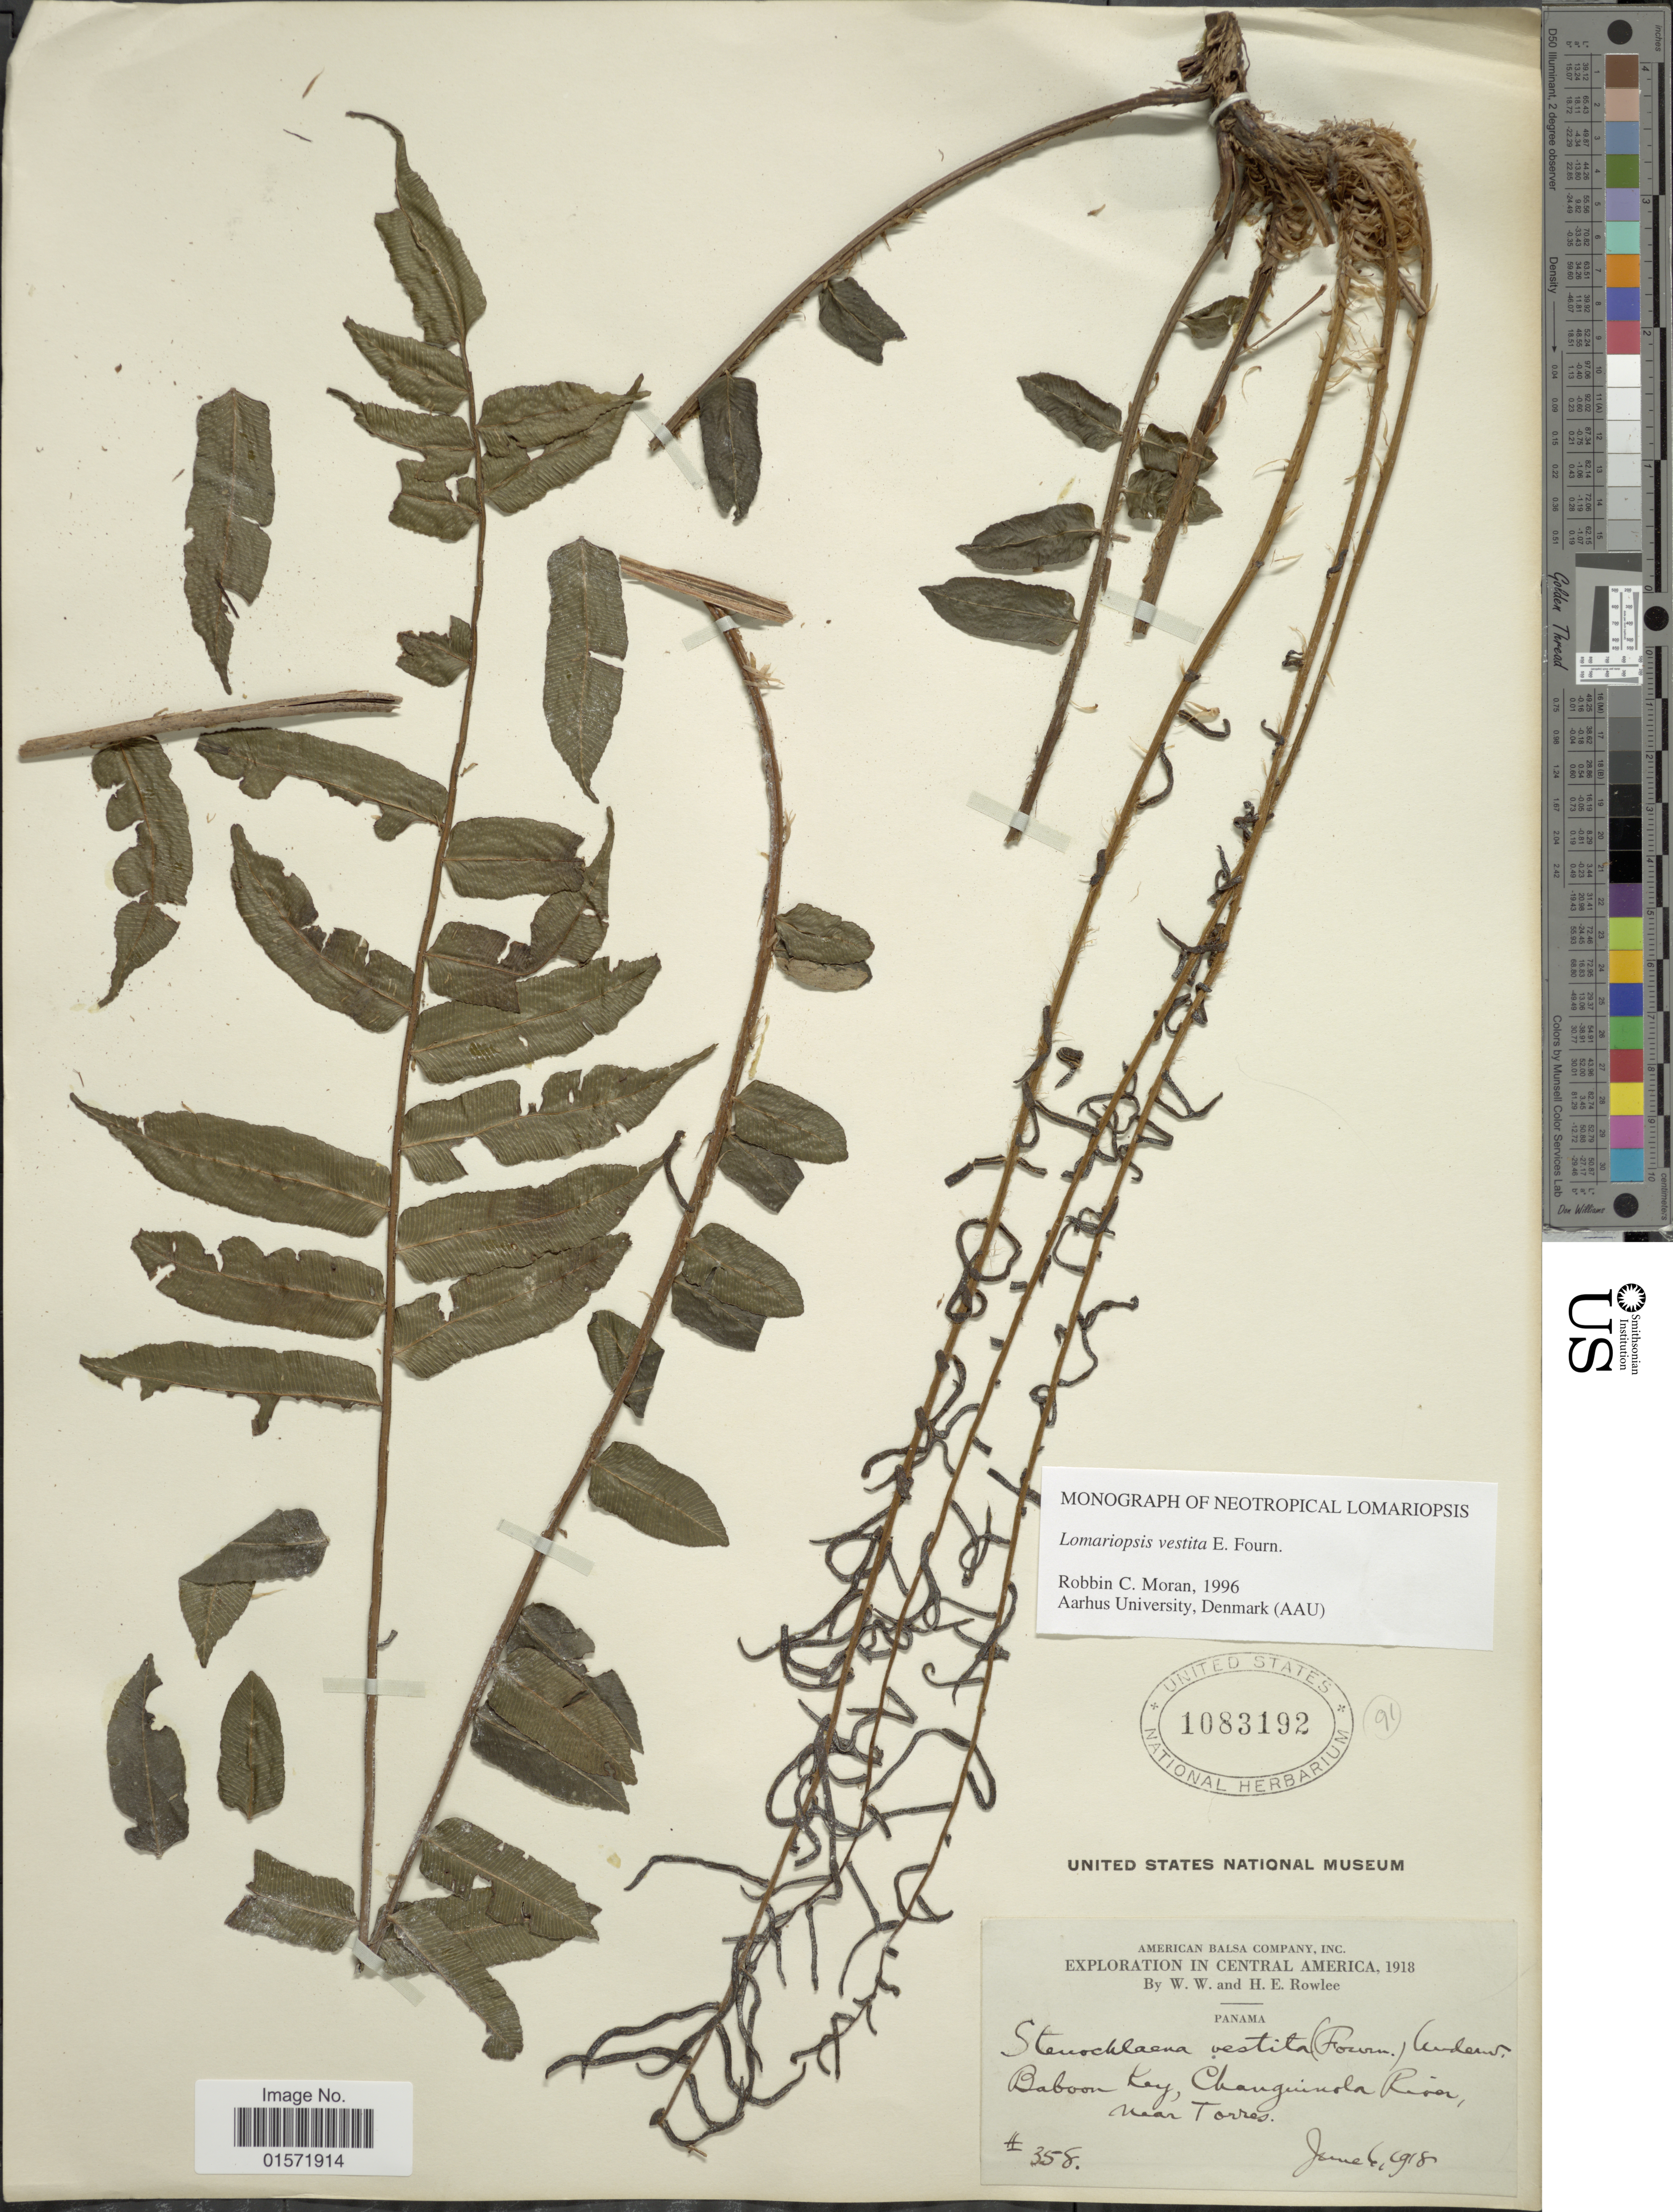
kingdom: Plantae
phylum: Tracheophyta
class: Polypodiopsida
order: Polypodiales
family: Lomariopsidaceae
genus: Lomariopsis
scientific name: Lomariopsis vestita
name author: E. Fourn.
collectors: W. W. Rowlee & H. E. Rowlee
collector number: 358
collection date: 1918-06-06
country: Panama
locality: In Central America, Baboon Key, Changuinola River, near Torres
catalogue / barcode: US 1083192